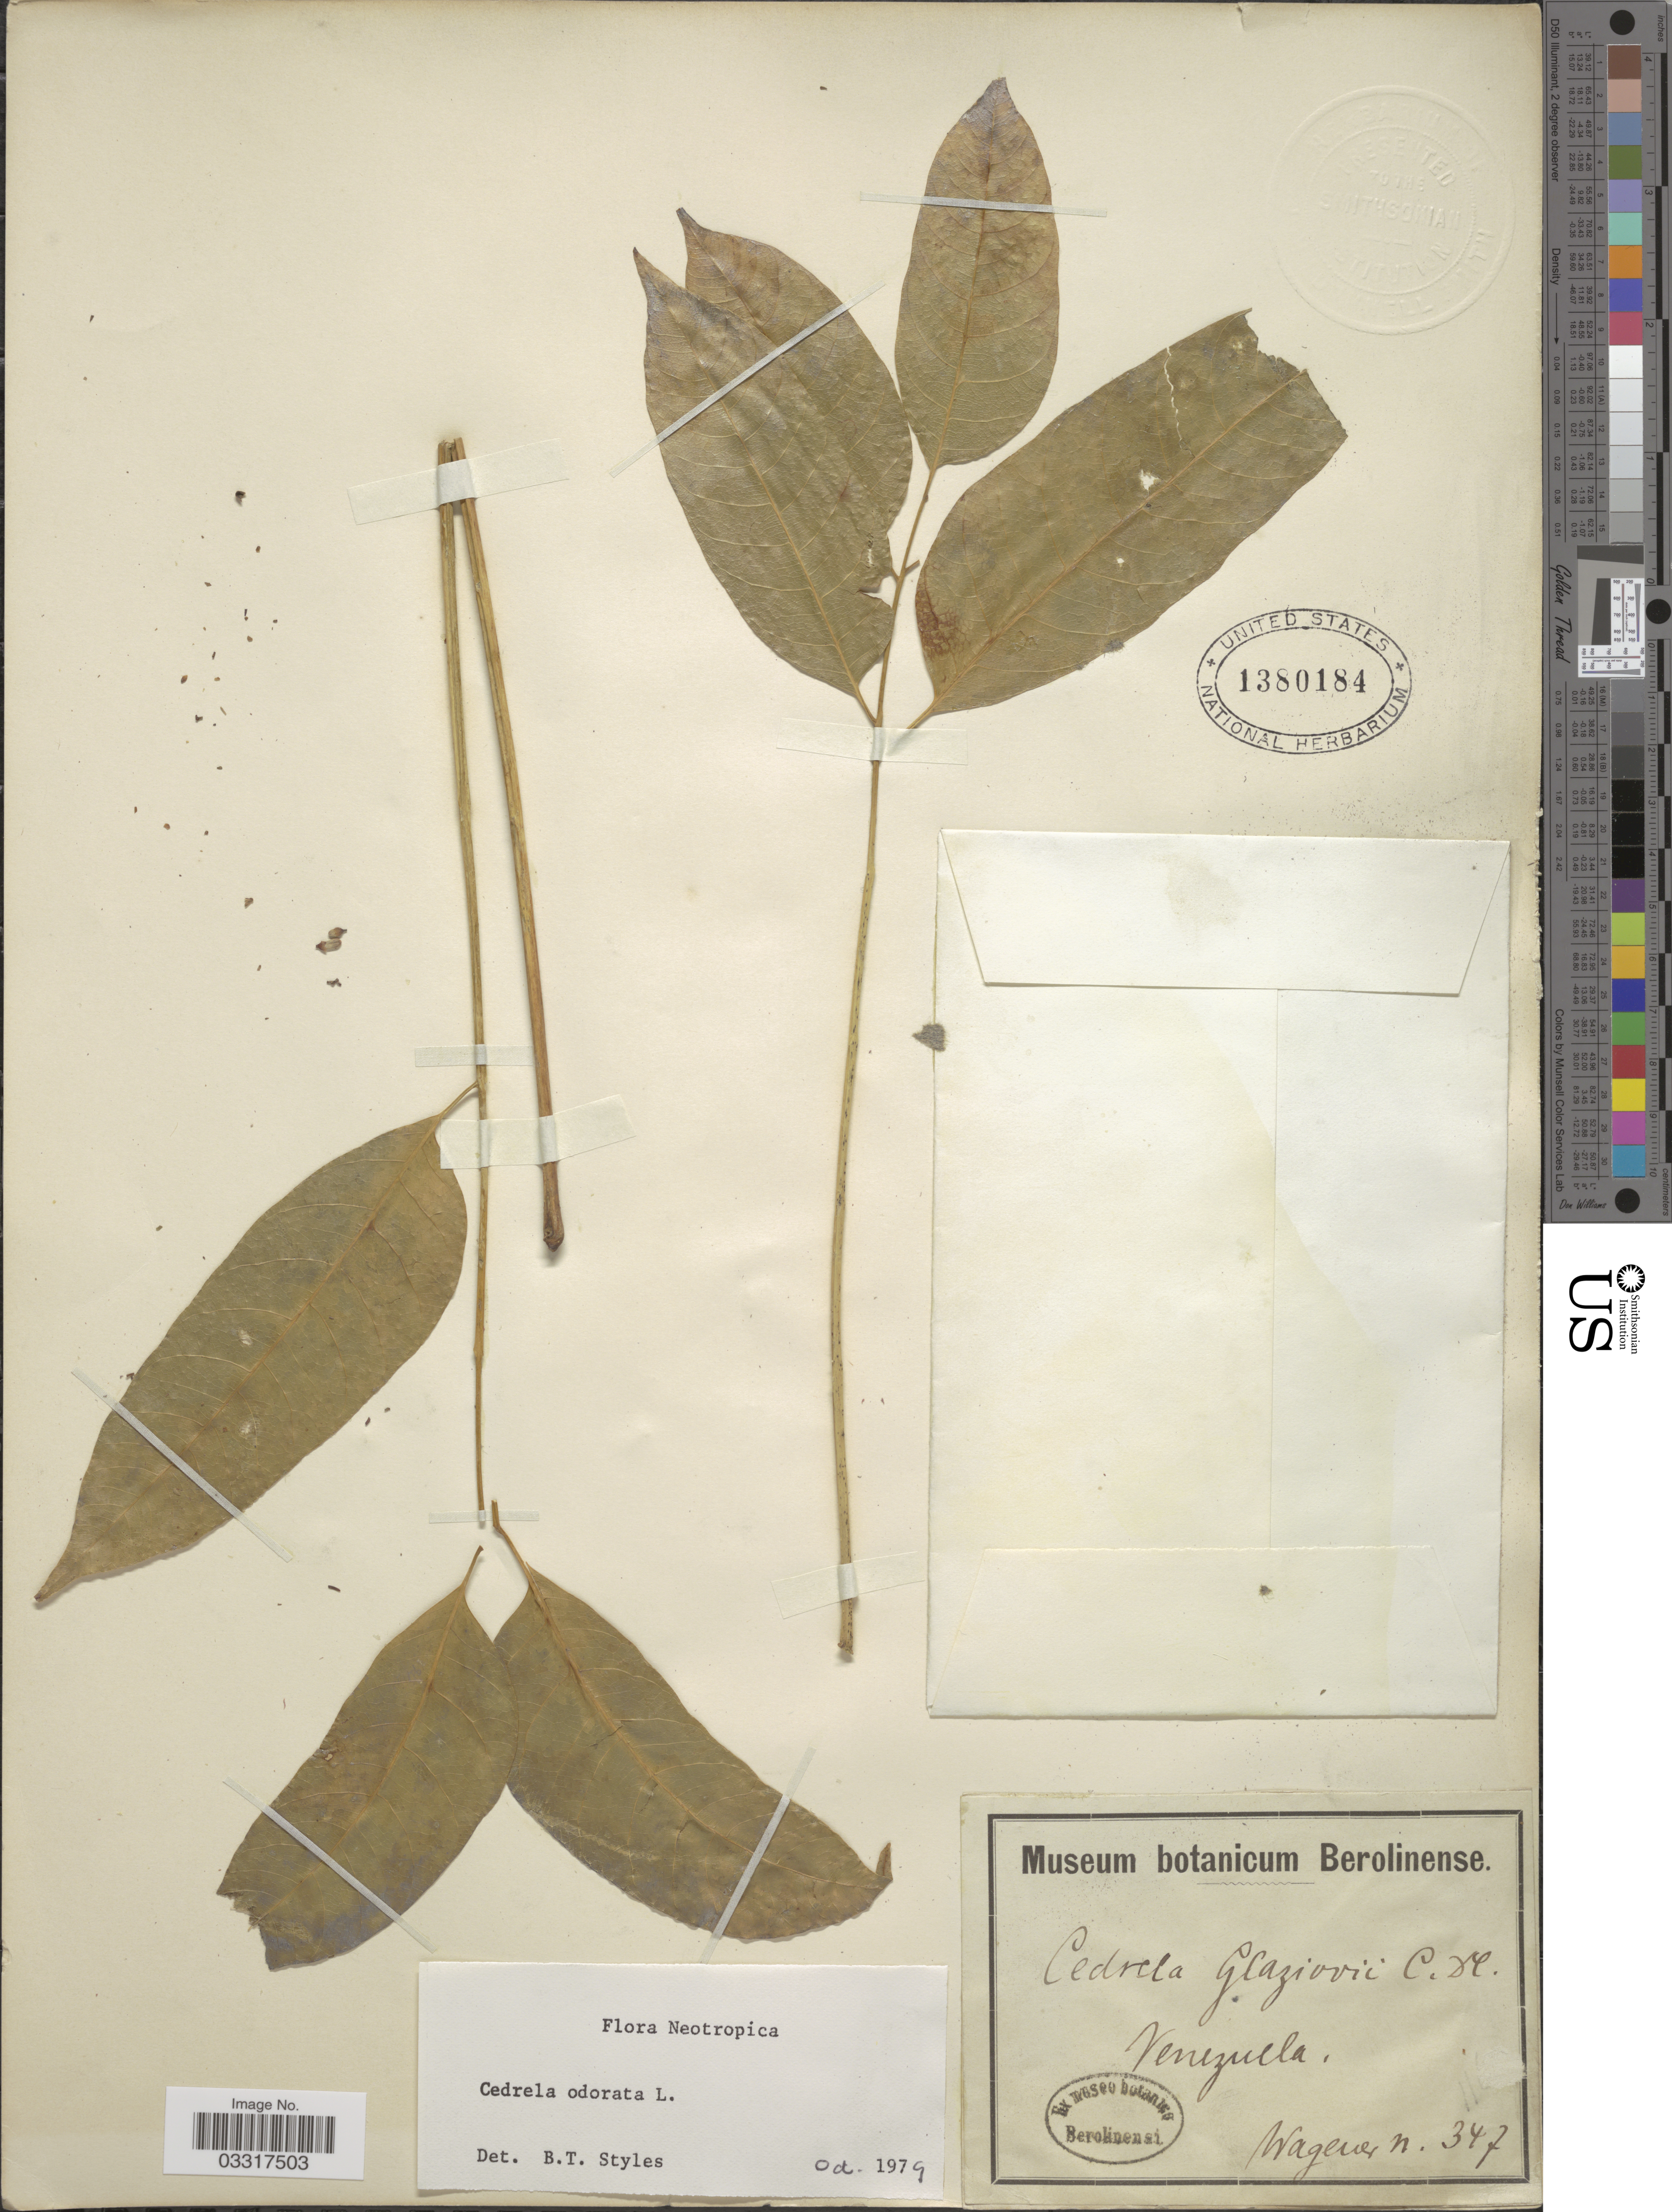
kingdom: Plantae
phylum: Tracheophyta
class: Magnoliopsida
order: Sapindales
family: Meliaceae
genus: Cedrela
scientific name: Cedrela odorata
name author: L.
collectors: -. Wagener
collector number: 347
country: Venezuela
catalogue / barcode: US 1380184